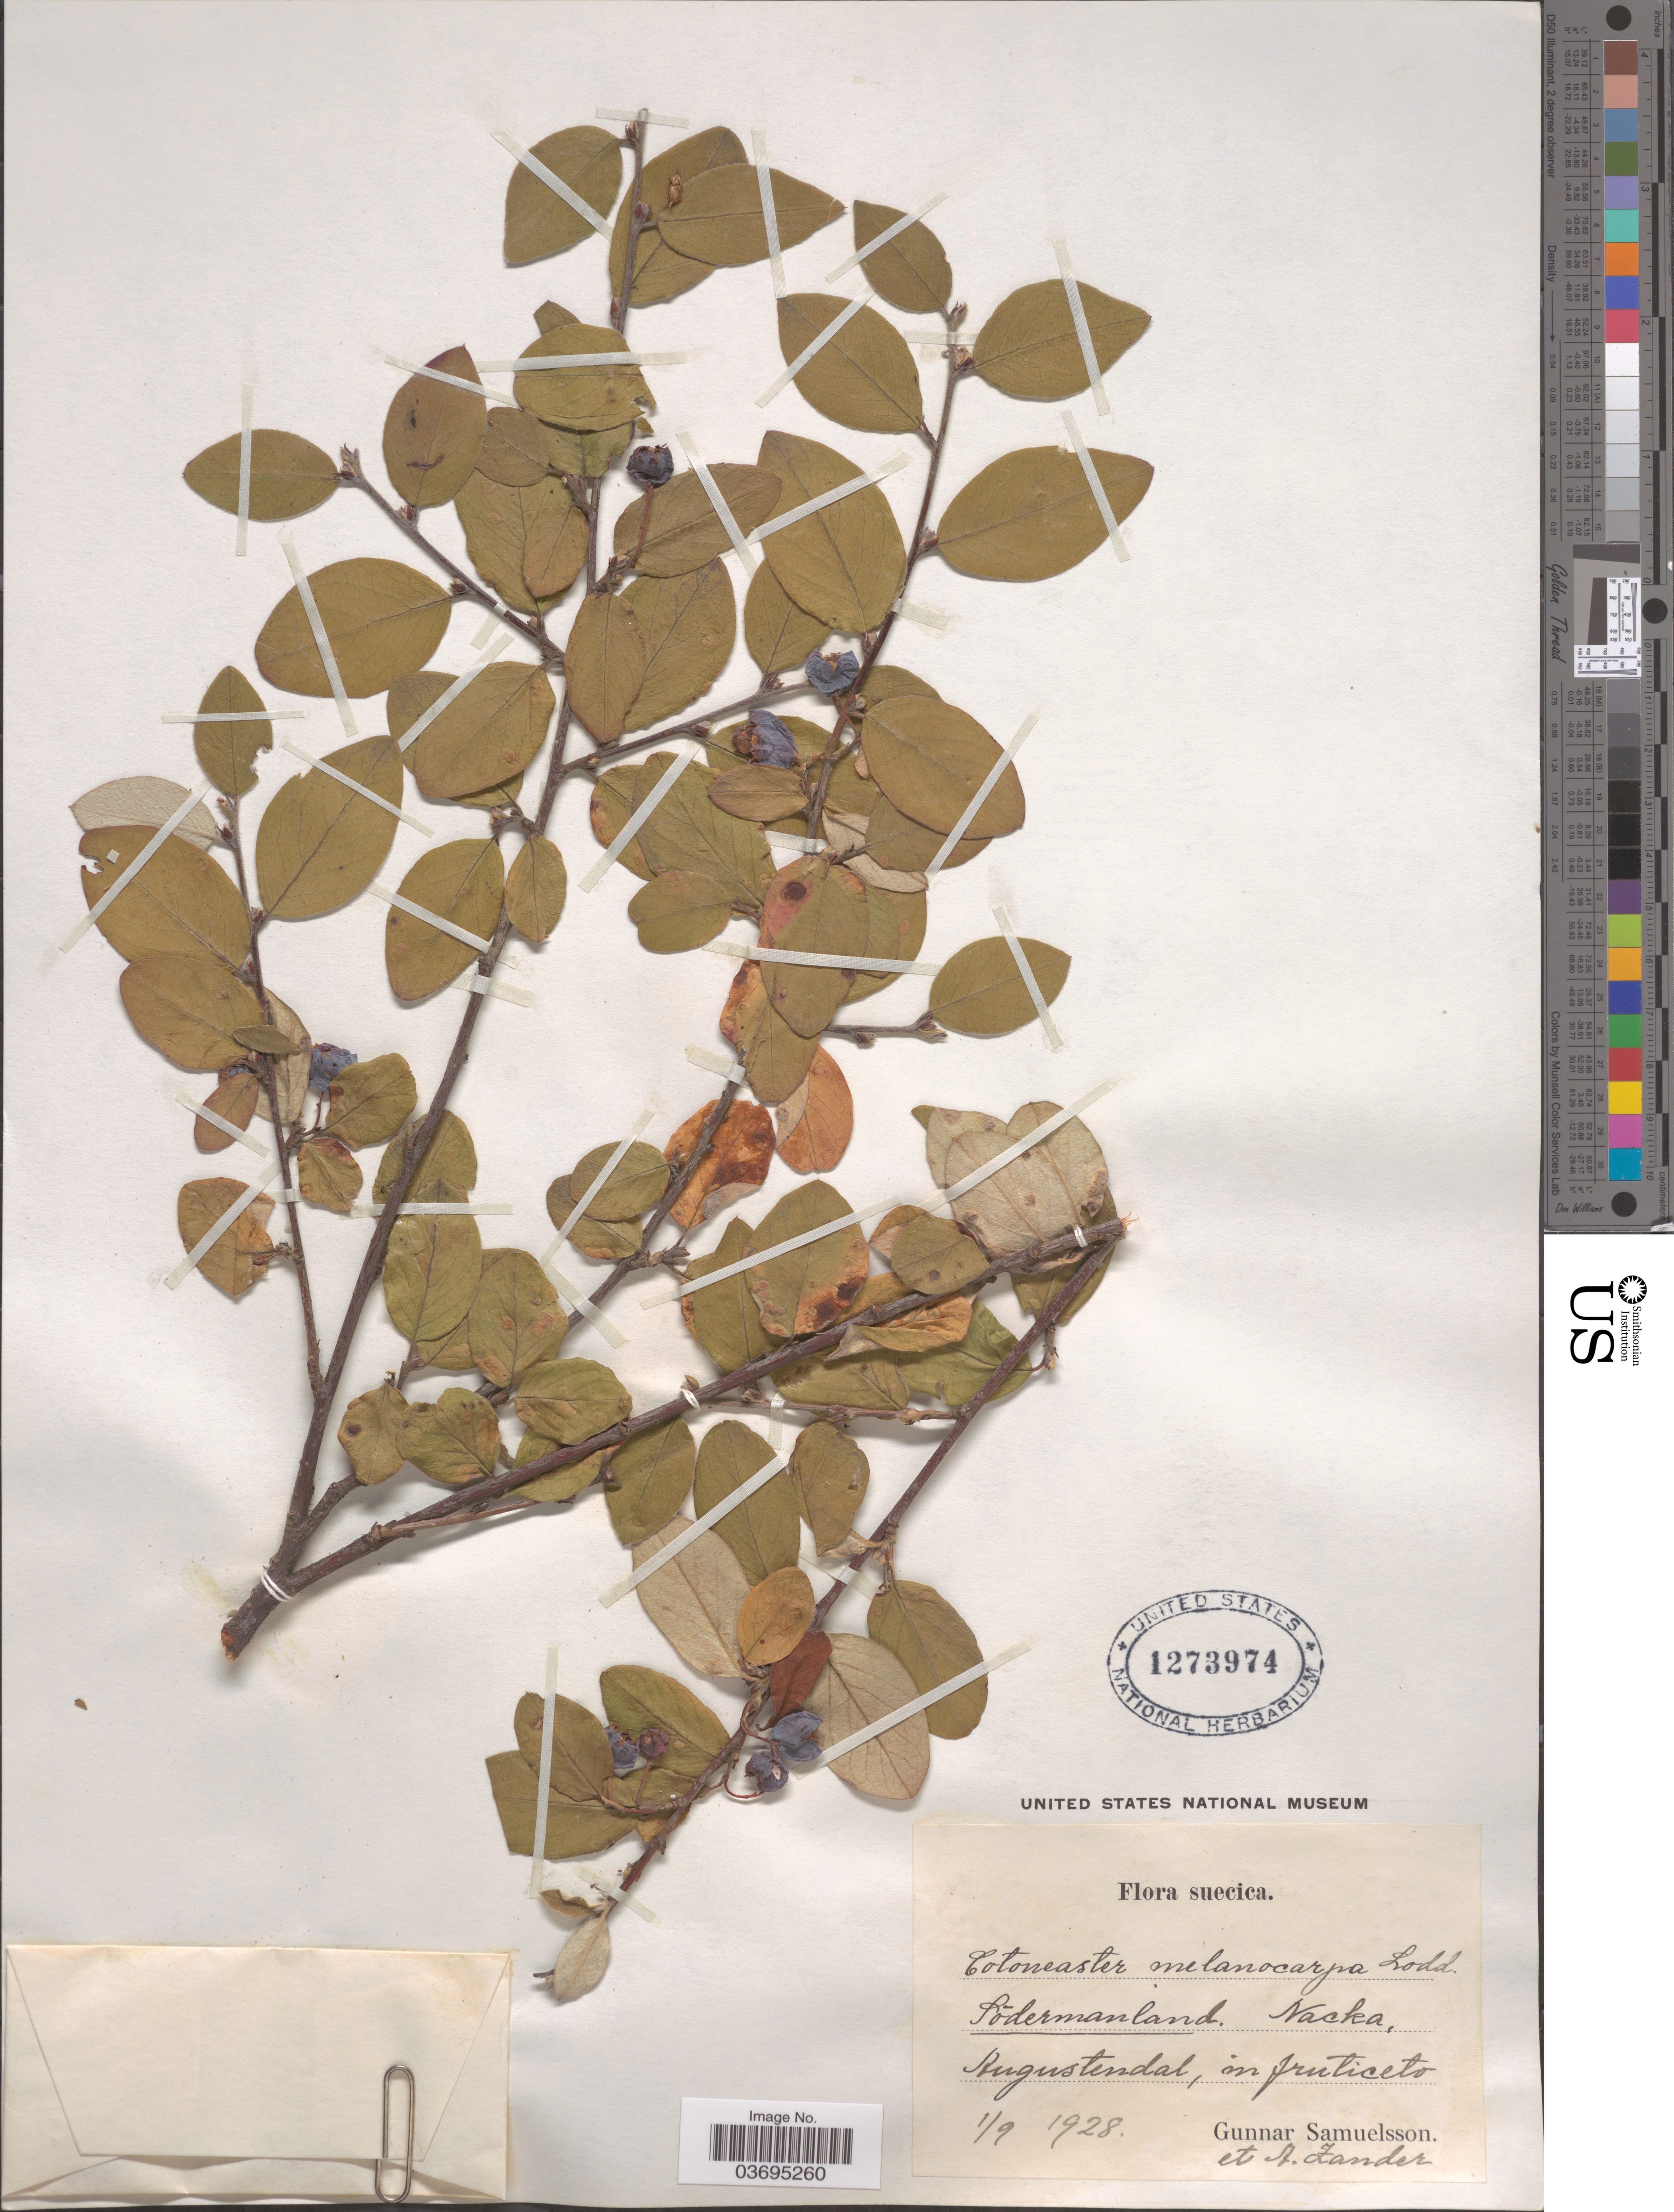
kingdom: Plantae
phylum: Tracheophyta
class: Magnoliopsida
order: Rosales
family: Rosaceae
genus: Cotoneaster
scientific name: Cotoneaster melanocarpus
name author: Conrad L. Loddiges, G. Loddiges & W. Loddiges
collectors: G. Samuelsson & A. Zander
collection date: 1928-09-01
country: Sweden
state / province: Sodermanland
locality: Suecica. Nacka, Augustendal.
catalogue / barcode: US 1273974